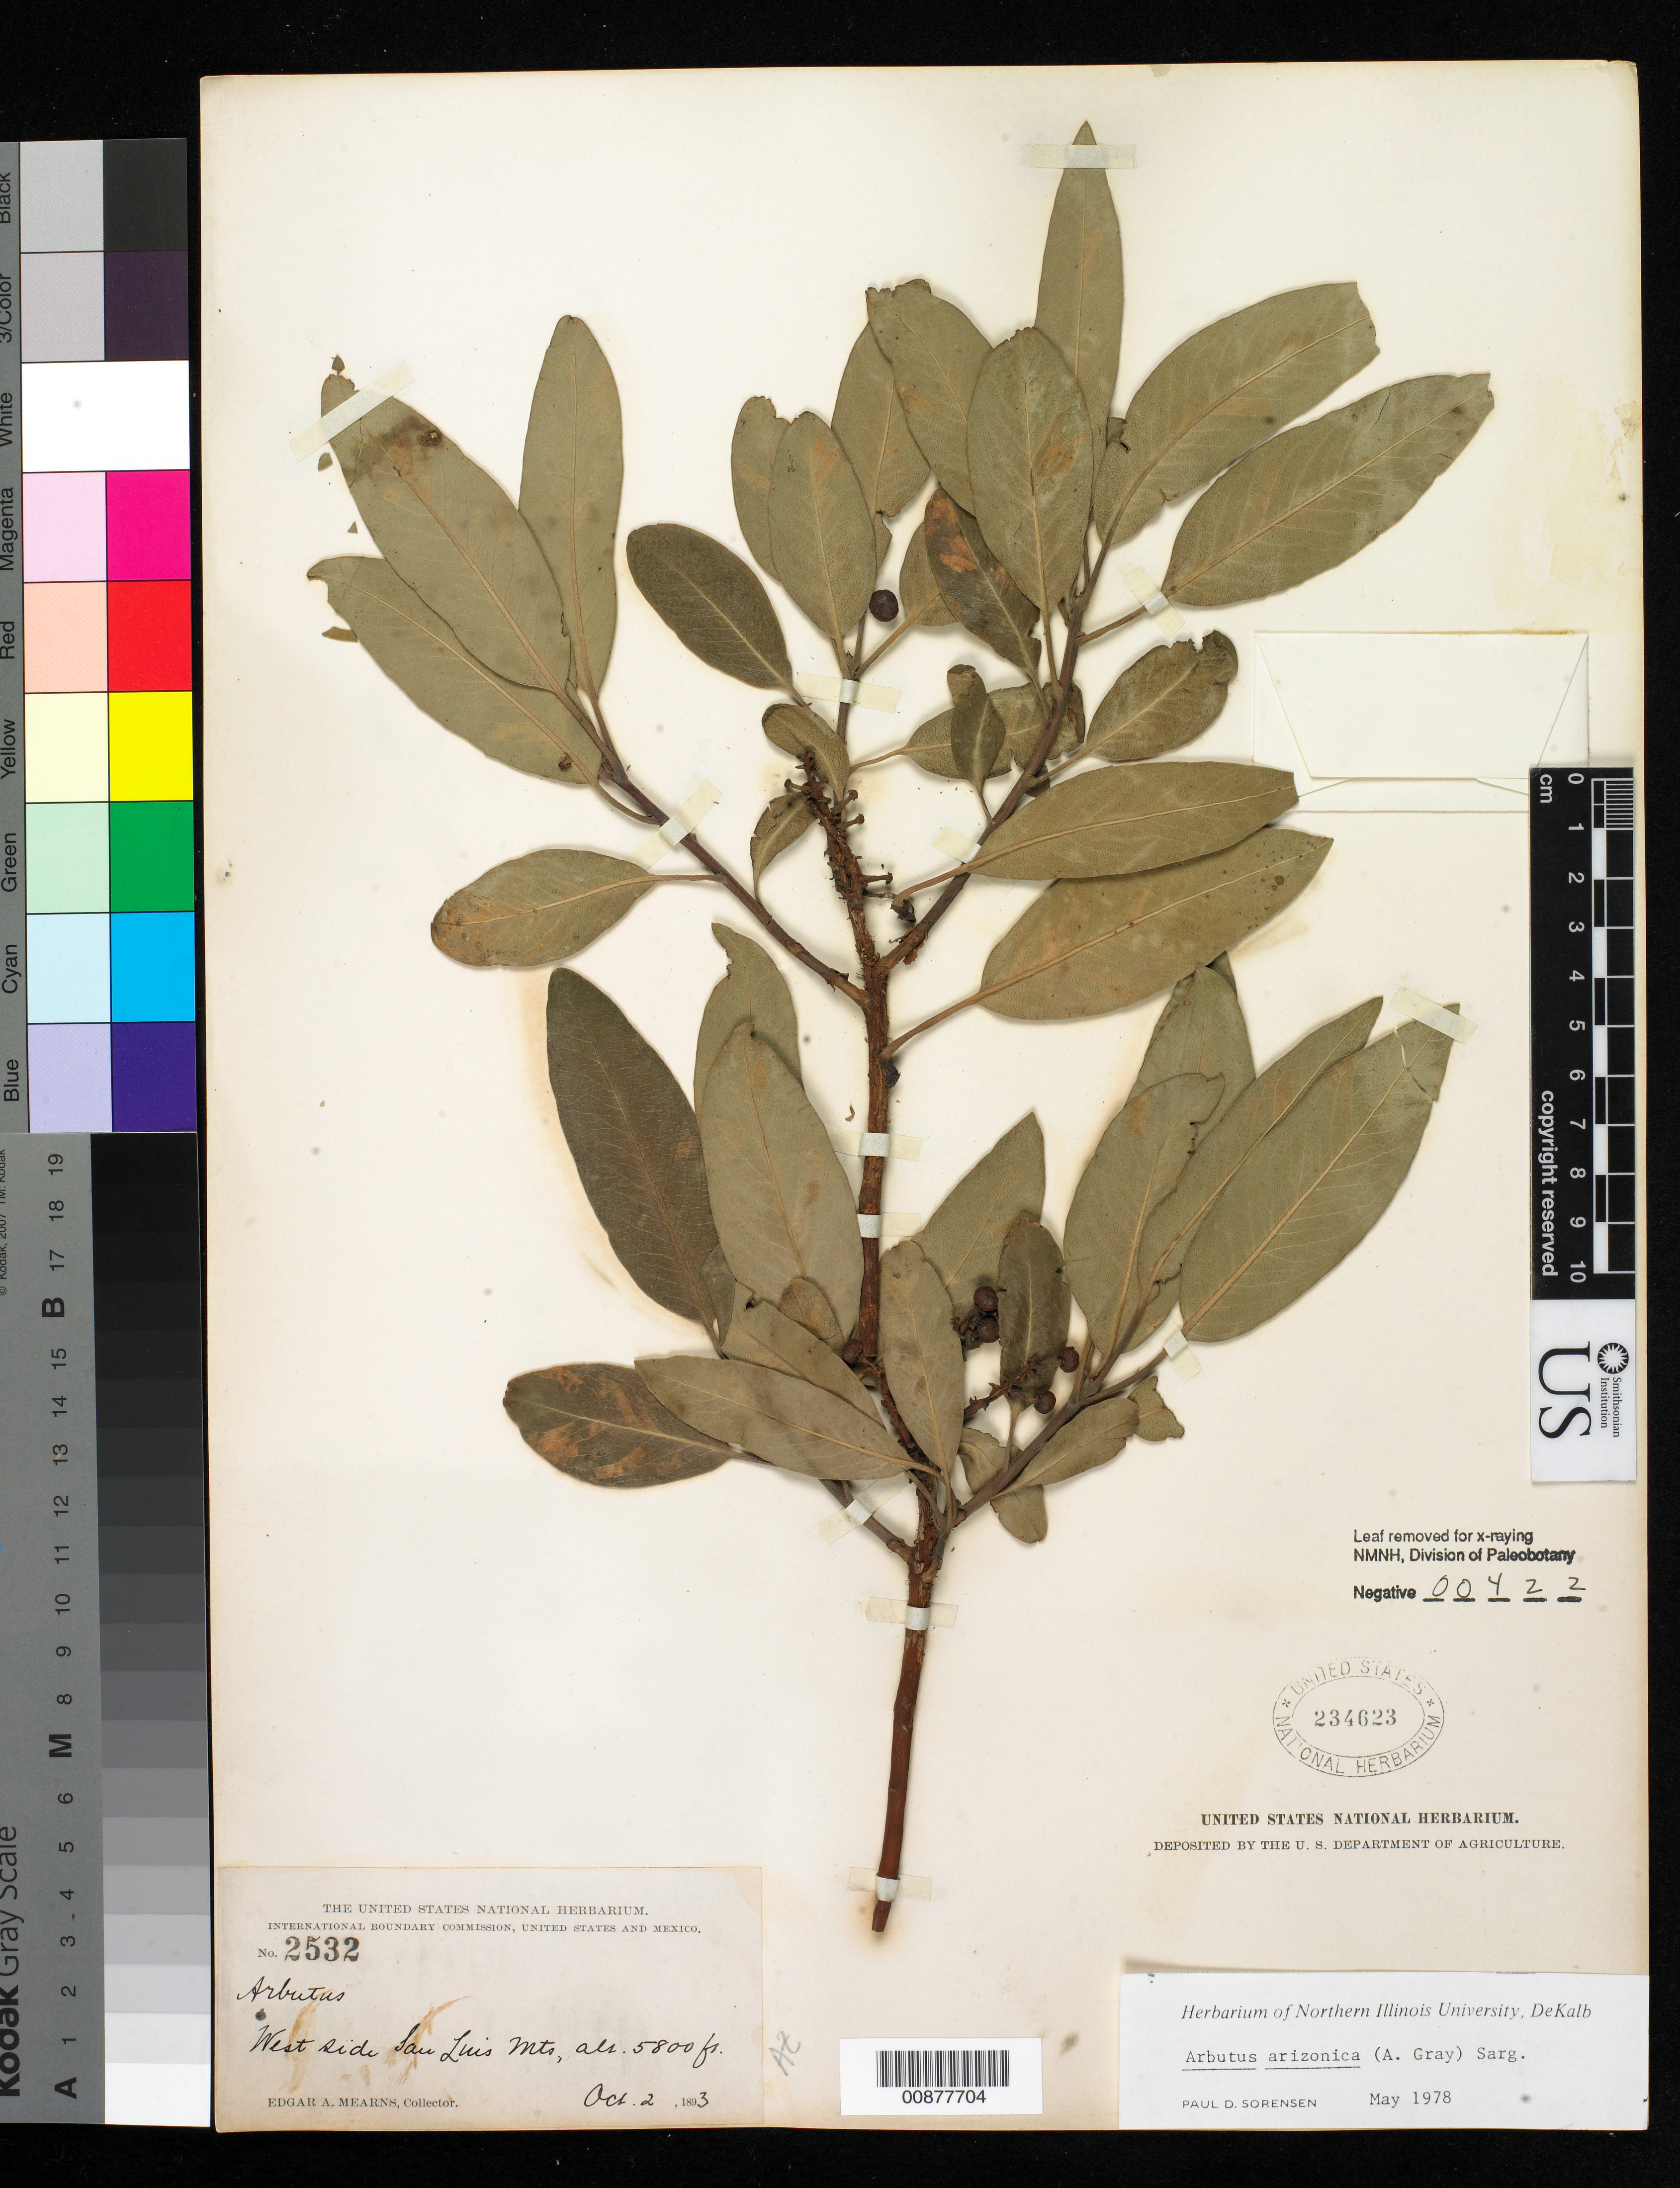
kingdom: Plantae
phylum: Tracheophyta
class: Magnoliopsida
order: Ericales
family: Ericaceae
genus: Arbutus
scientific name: Arbutus arizonica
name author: (A. Gray) Sarg.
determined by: Sorenson, P. D.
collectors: E. A. Mearns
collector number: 2532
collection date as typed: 02 Oct 1893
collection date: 1893-10-02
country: United States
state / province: Arizona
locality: West side of San Luis Mts.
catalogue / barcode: US 234623